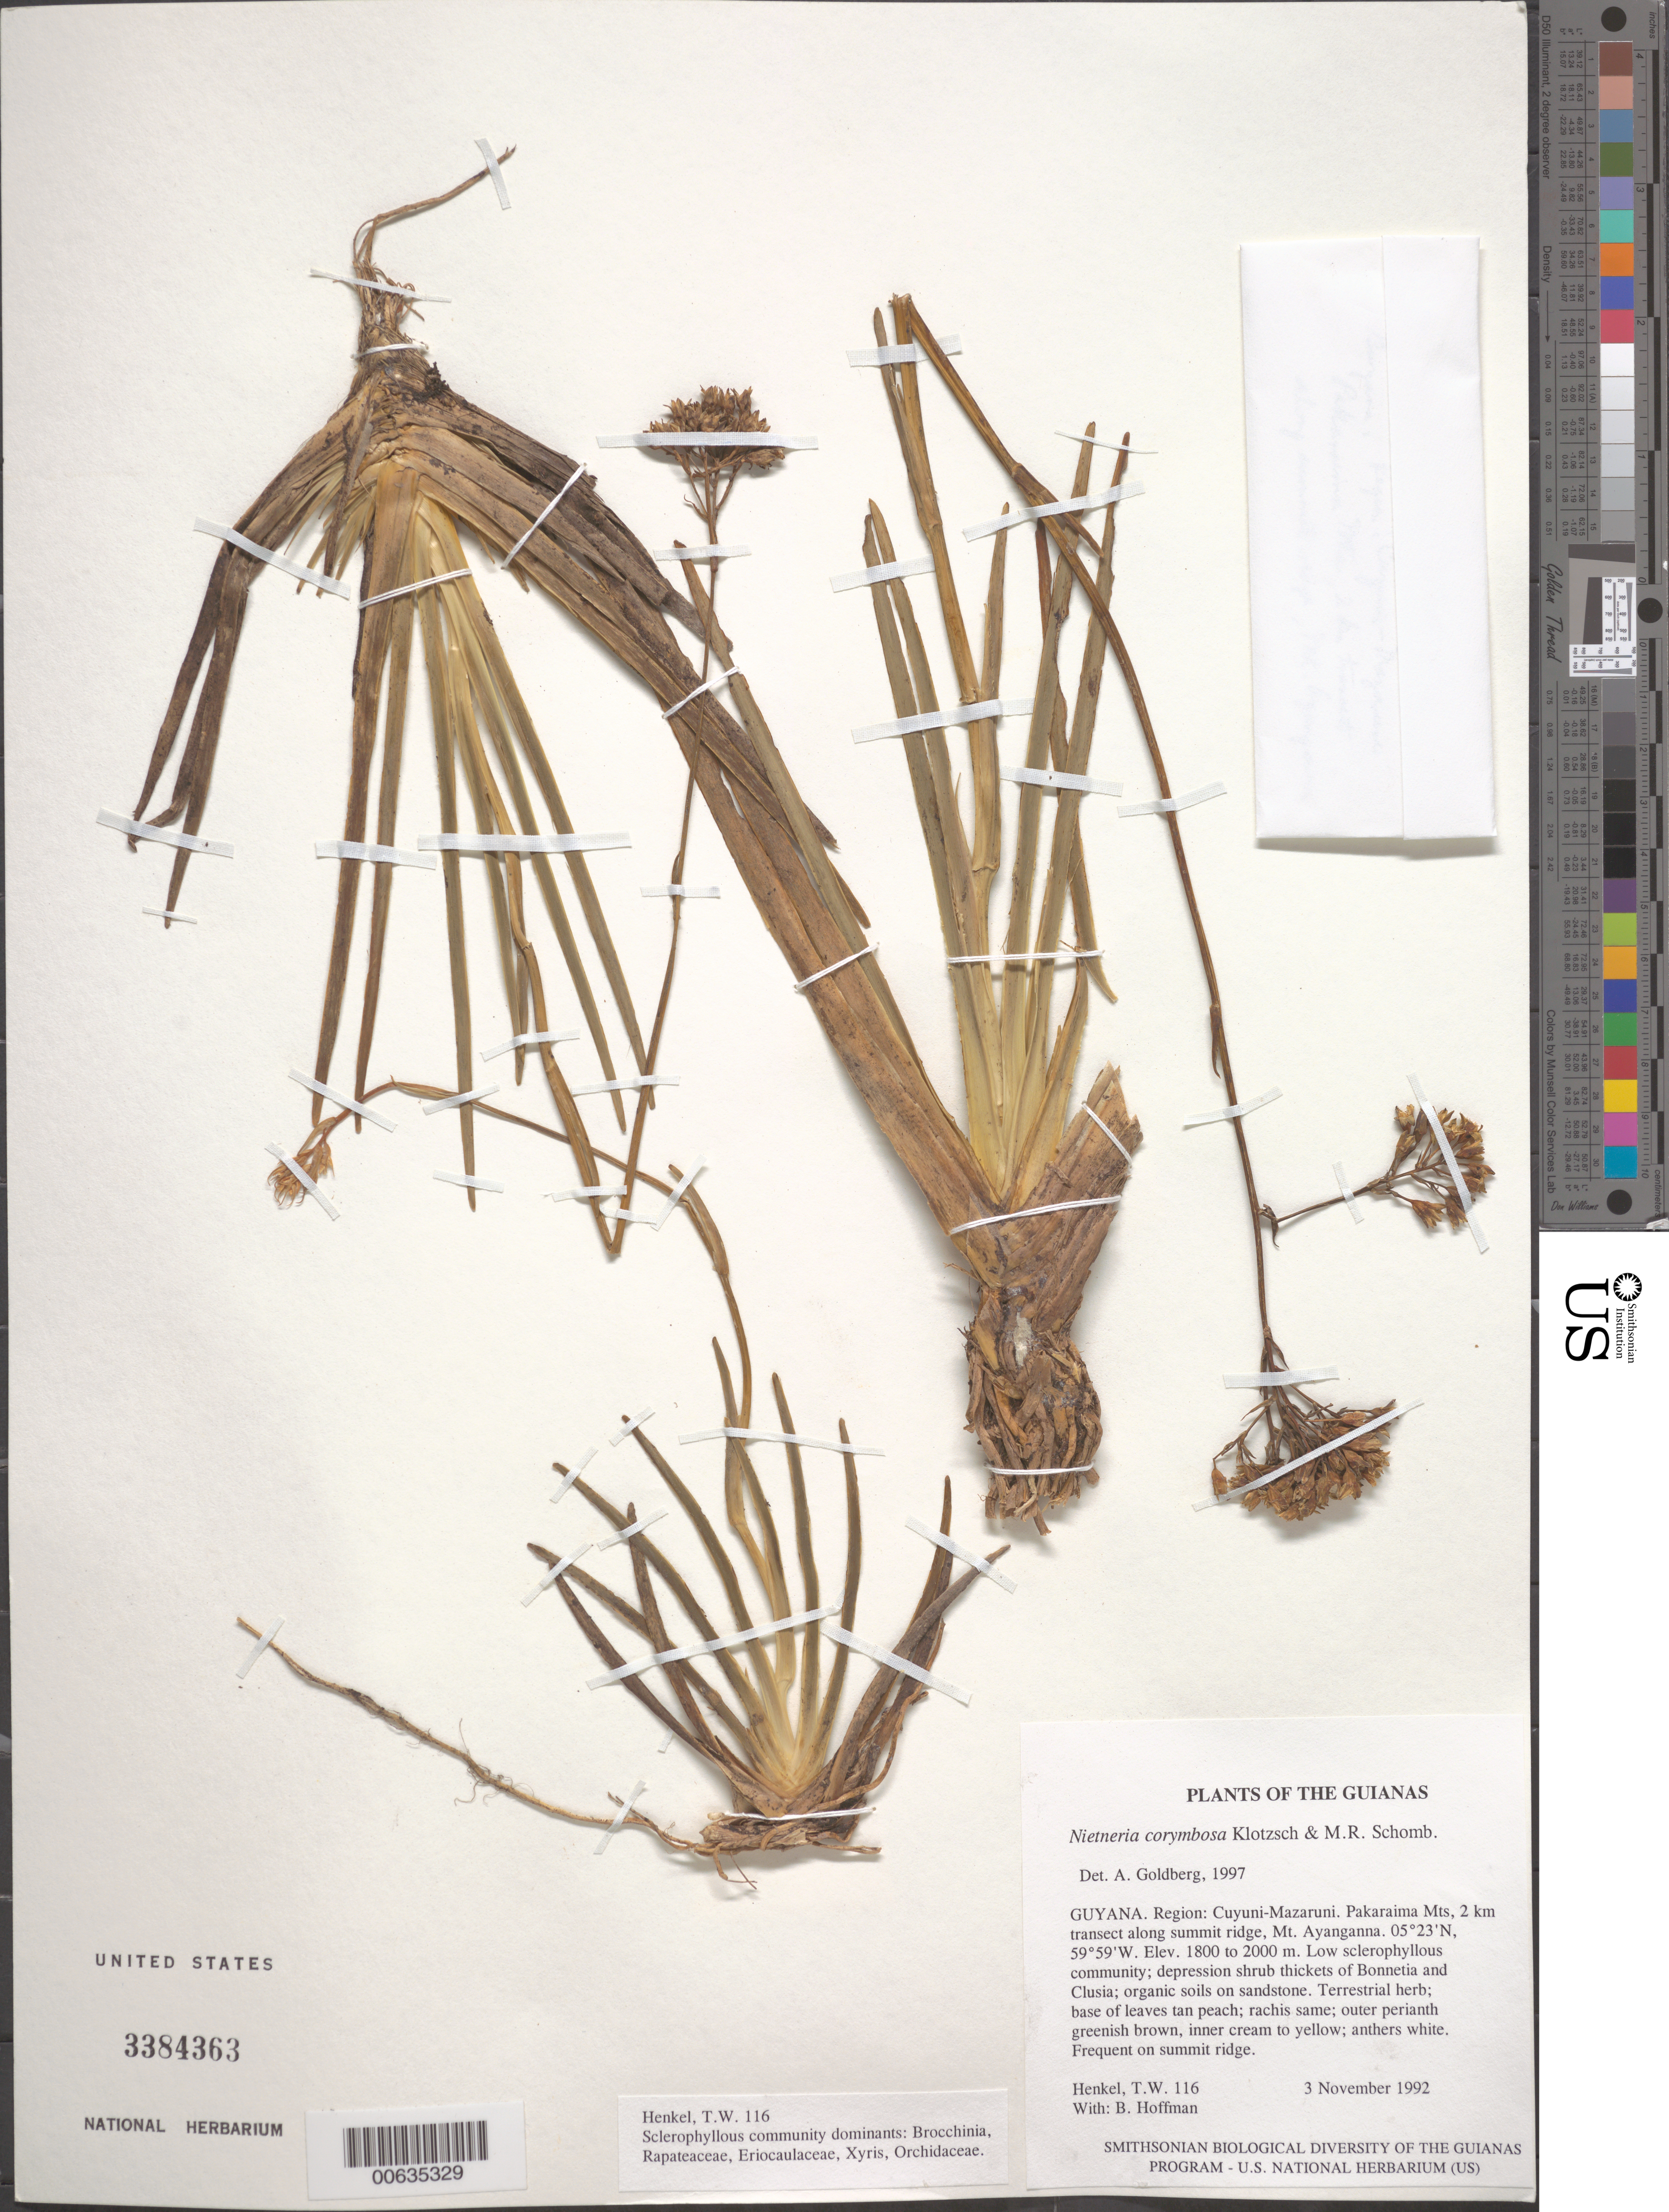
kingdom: Plantae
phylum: Tracheophyta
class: Liliopsida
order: Dioscoreales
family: Nartheciaceae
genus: Nietneria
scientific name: Nietneria corymbosa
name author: Klotzsch & M.R. Schomb. ex B.D. Jacks.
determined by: Goldberg, Aaron, (US), NMNH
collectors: T. Henkel & B. Hoffman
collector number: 116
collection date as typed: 3 November 1992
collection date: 1992-11-03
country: Guyana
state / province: Cuyuni-Mazaruni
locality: Pakaraima Mts, 2 km transect along summit ridge, Mt. Ayanganna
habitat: Low sclerophyllous community; depression shrub thickets of Bonnetia and Clusia; organic soils on sandstone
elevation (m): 1800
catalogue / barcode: US 3384363